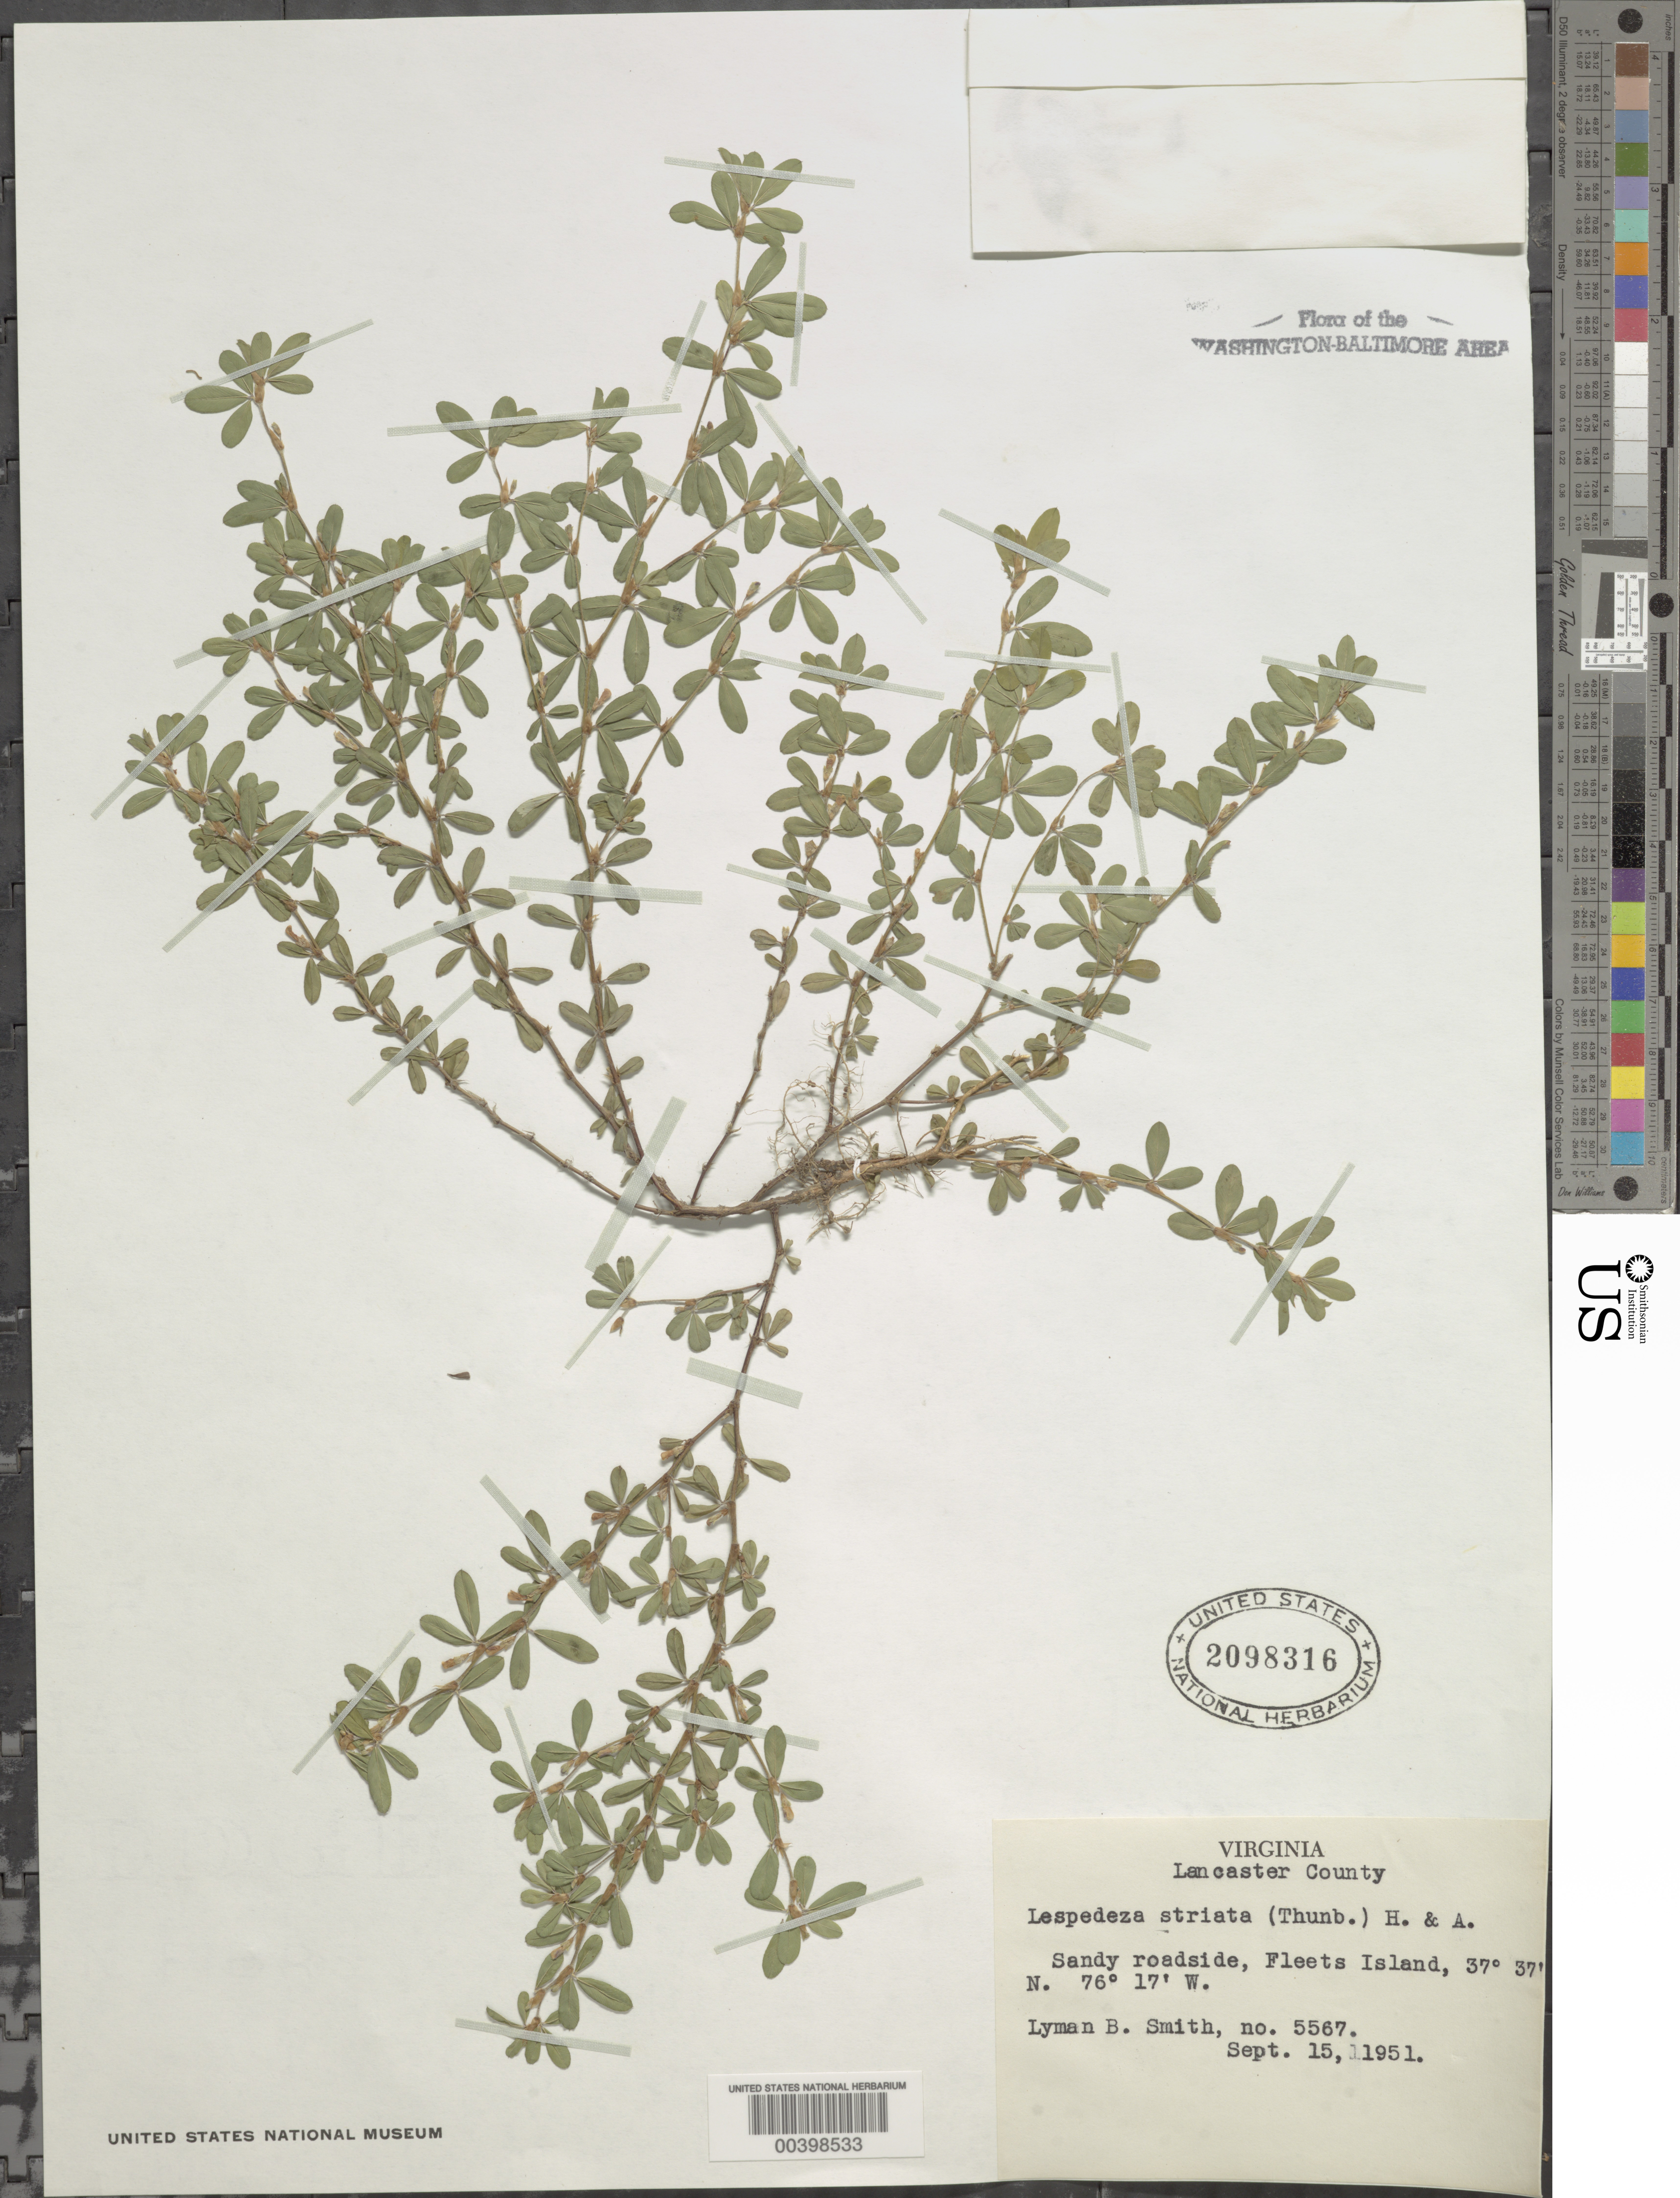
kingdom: Plantae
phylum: Tracheophyta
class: Magnoliopsida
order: Fabales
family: Fabaceae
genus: Kummerowia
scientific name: Kummerowia striata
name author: (Thunb.) Schindl.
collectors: L. Smith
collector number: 5567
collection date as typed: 15 Sep 1951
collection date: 1951-09-15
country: United States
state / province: Virginia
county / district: Lancaster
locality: Fleets Island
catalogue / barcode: US 2098316